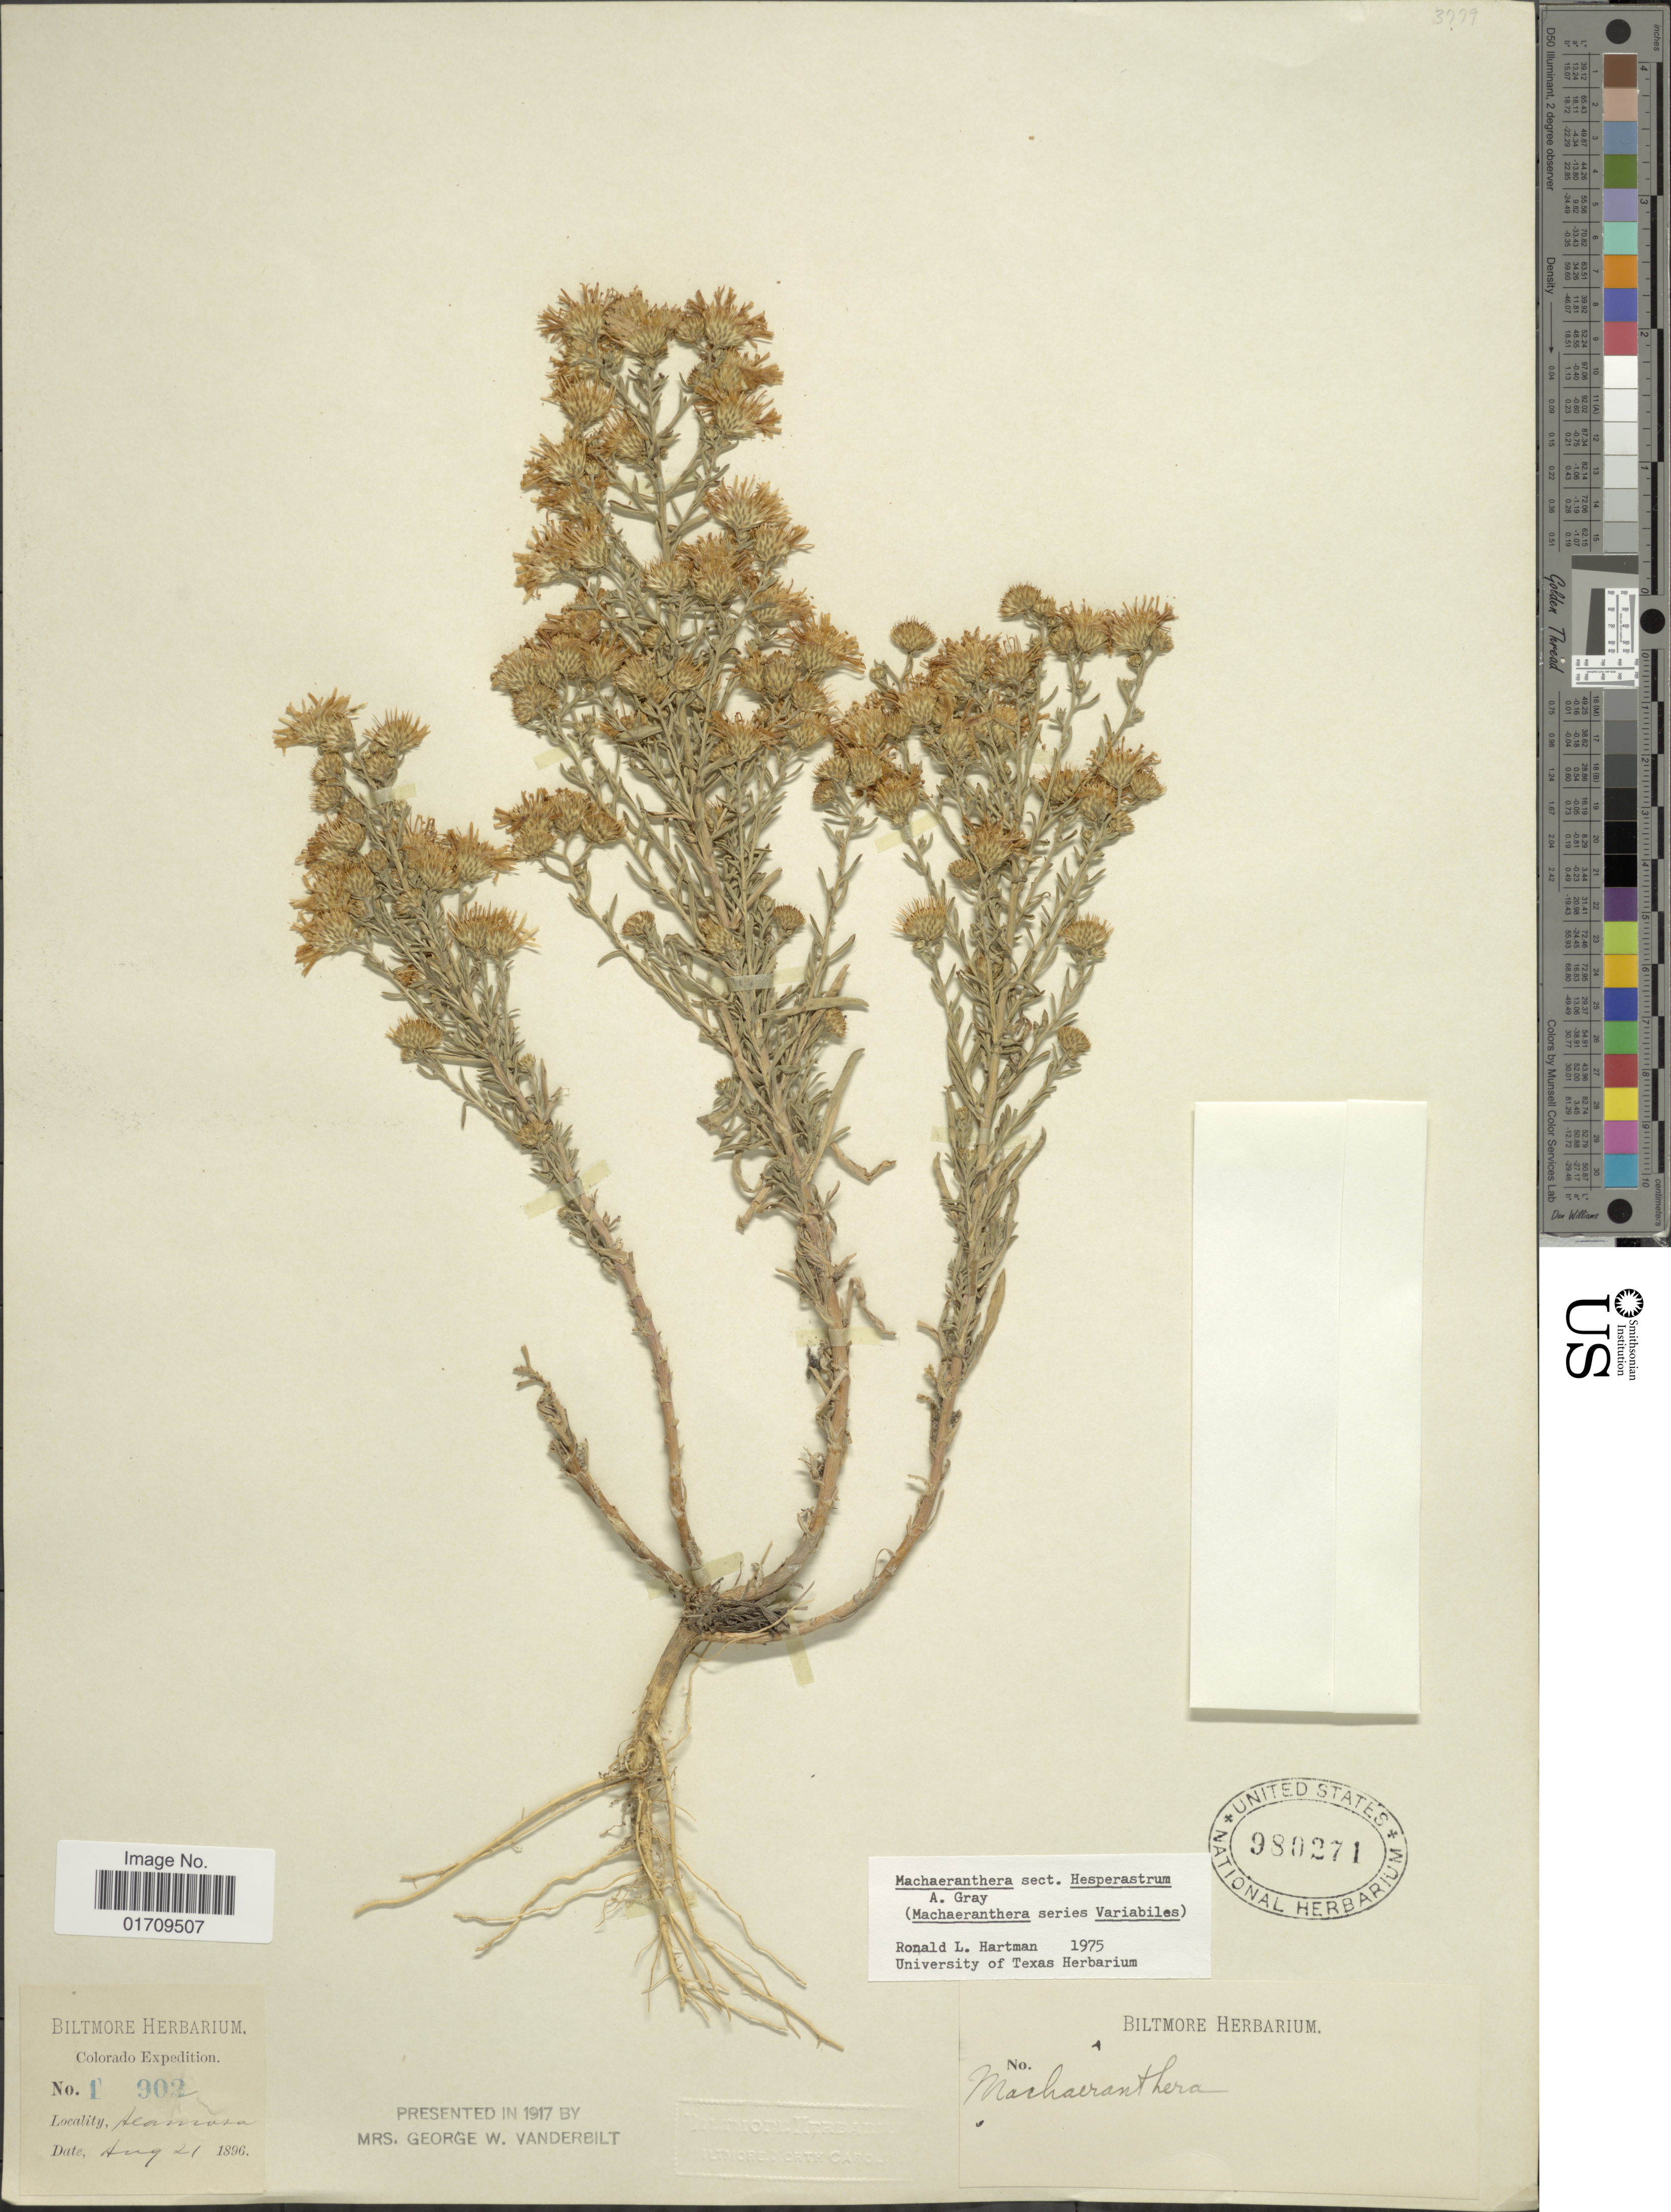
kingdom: Plantae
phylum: Tracheophyta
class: Magnoliopsida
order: Asterales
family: Asteraceae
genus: Machaeranthera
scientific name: Machaeranthera sp.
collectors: ex herb. Biltmore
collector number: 1902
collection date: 1896-08-21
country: United States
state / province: Colorado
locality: Alamosa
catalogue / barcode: US 980271